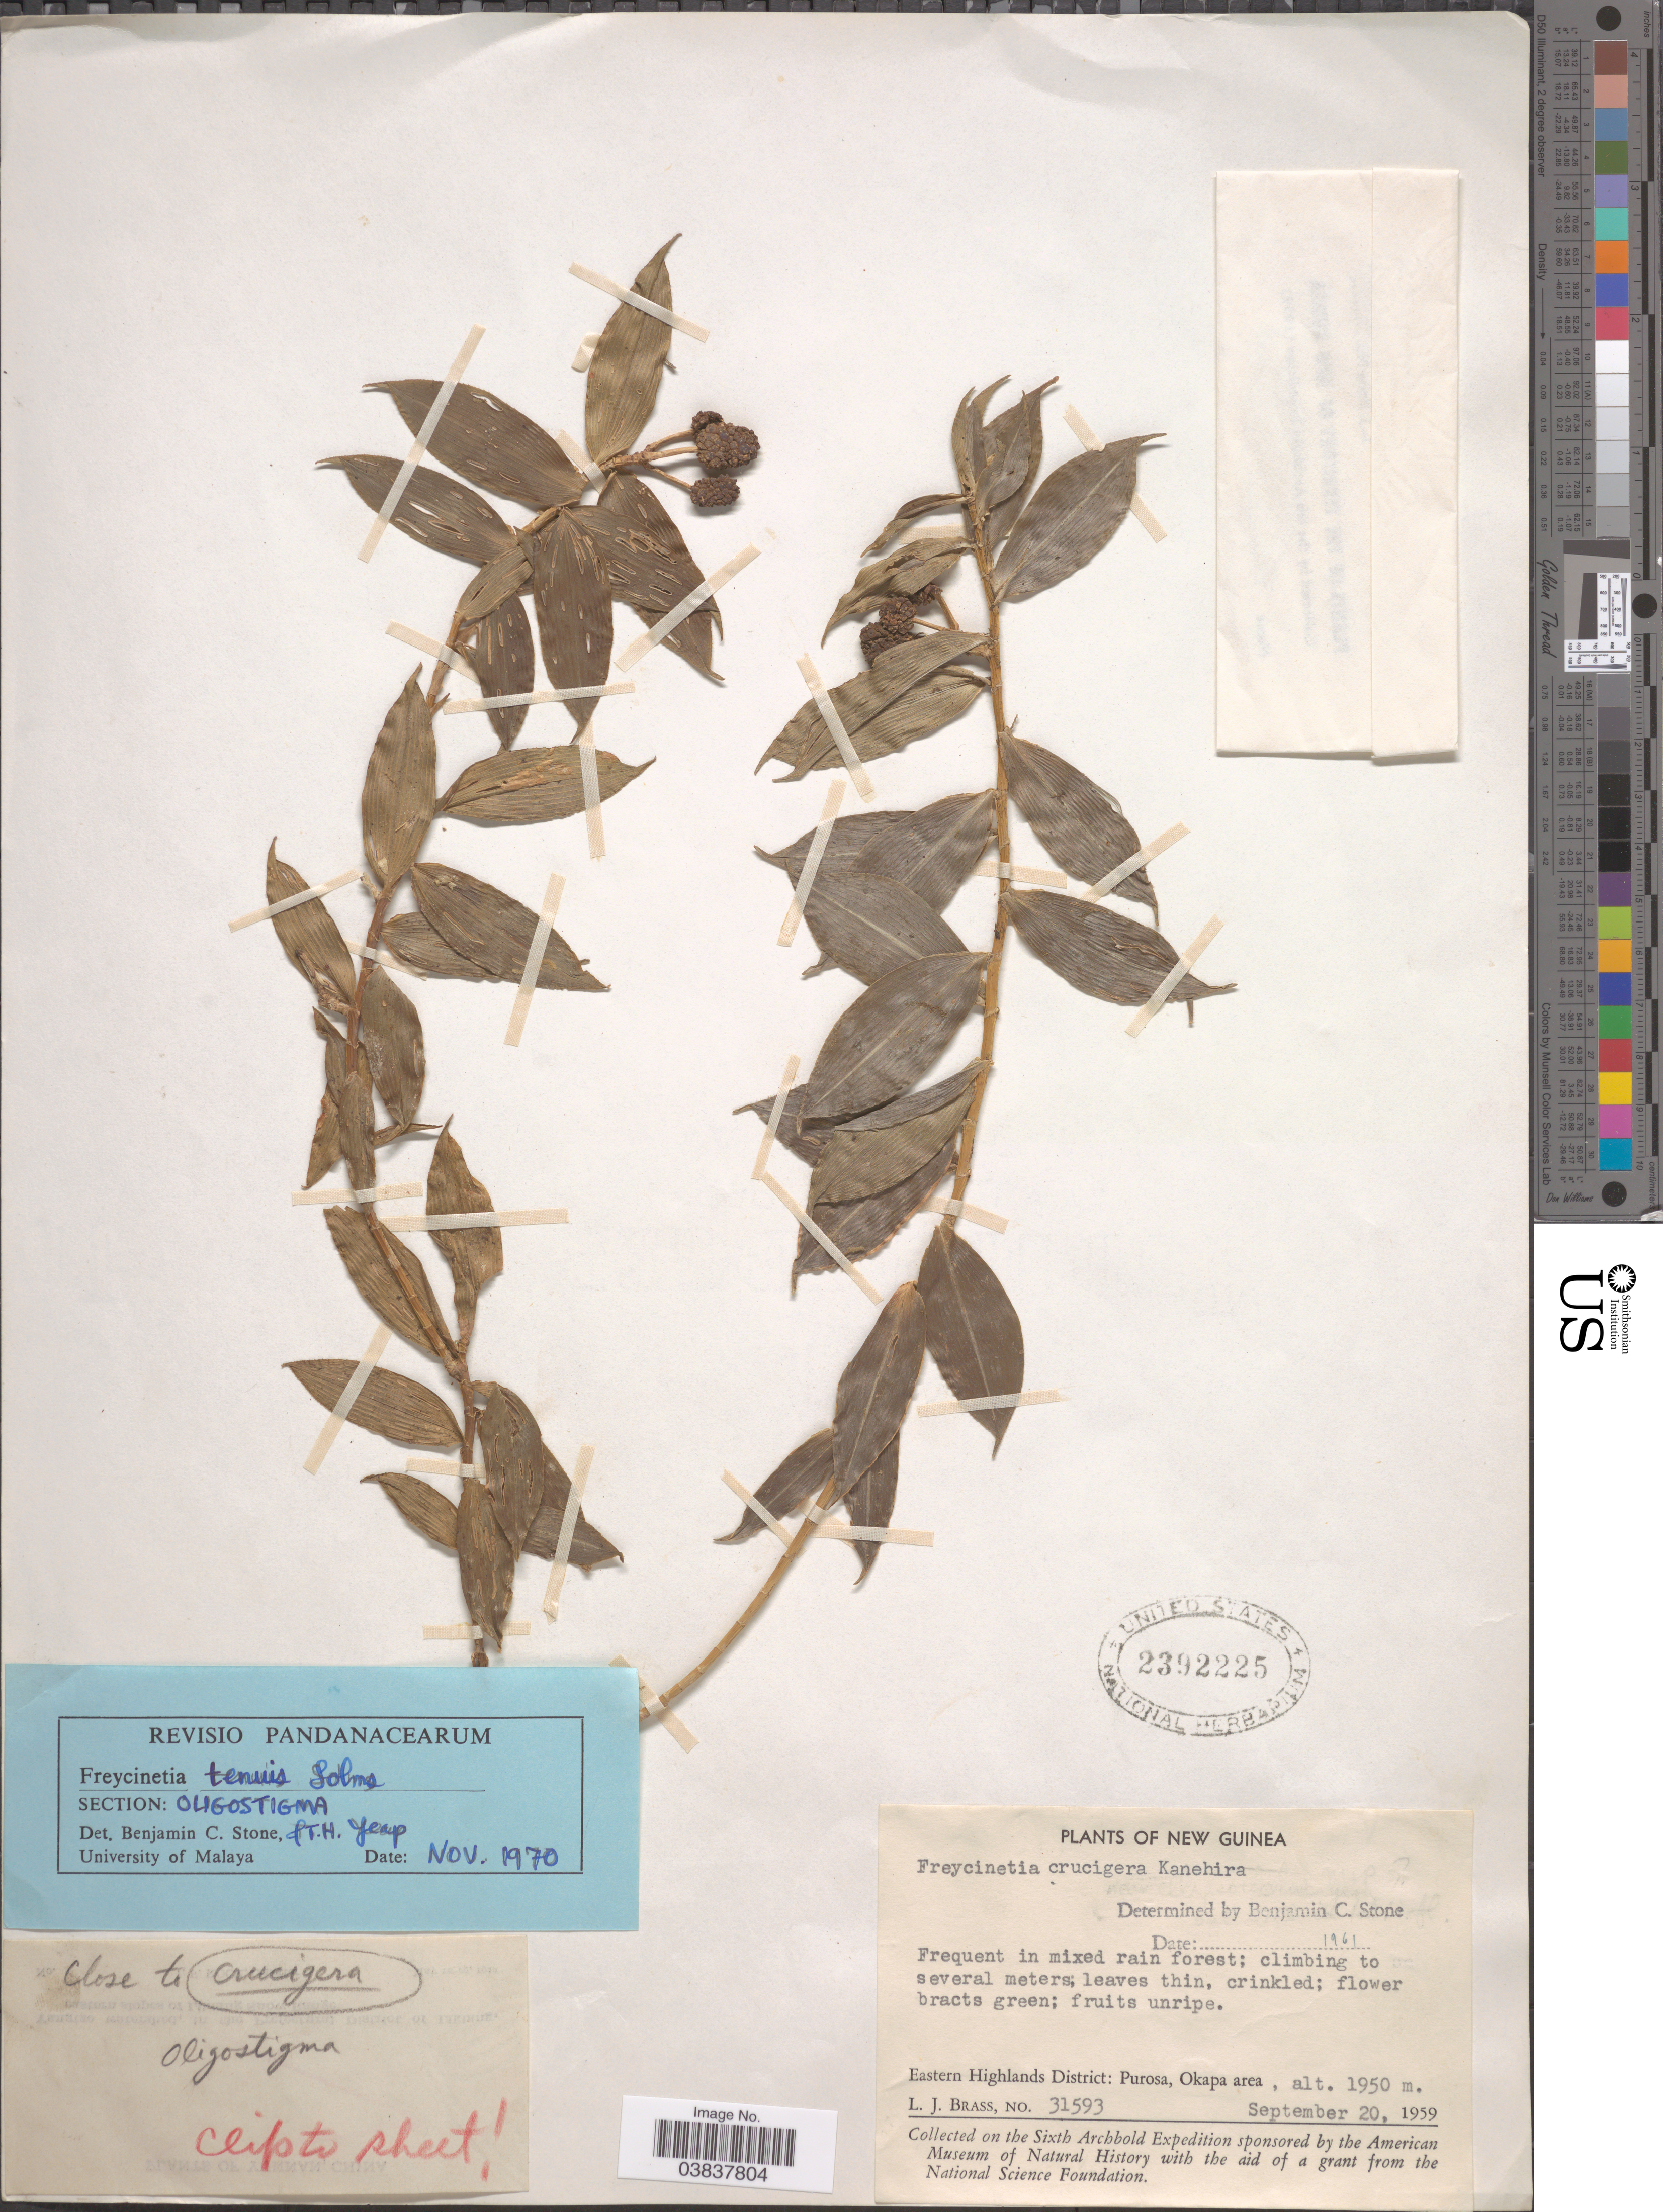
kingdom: Plantae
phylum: Tracheophyta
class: Liliopsida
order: Pandanales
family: Pandanaceae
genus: Freycinetia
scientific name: Freycinetia tenuis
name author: Solms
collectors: L. J. Brass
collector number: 31593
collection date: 1959-09-20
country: Papua New Guinea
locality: New Guinea. Eastern Highlands District: Puroso, Okapa area.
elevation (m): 1950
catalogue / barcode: US 2392225